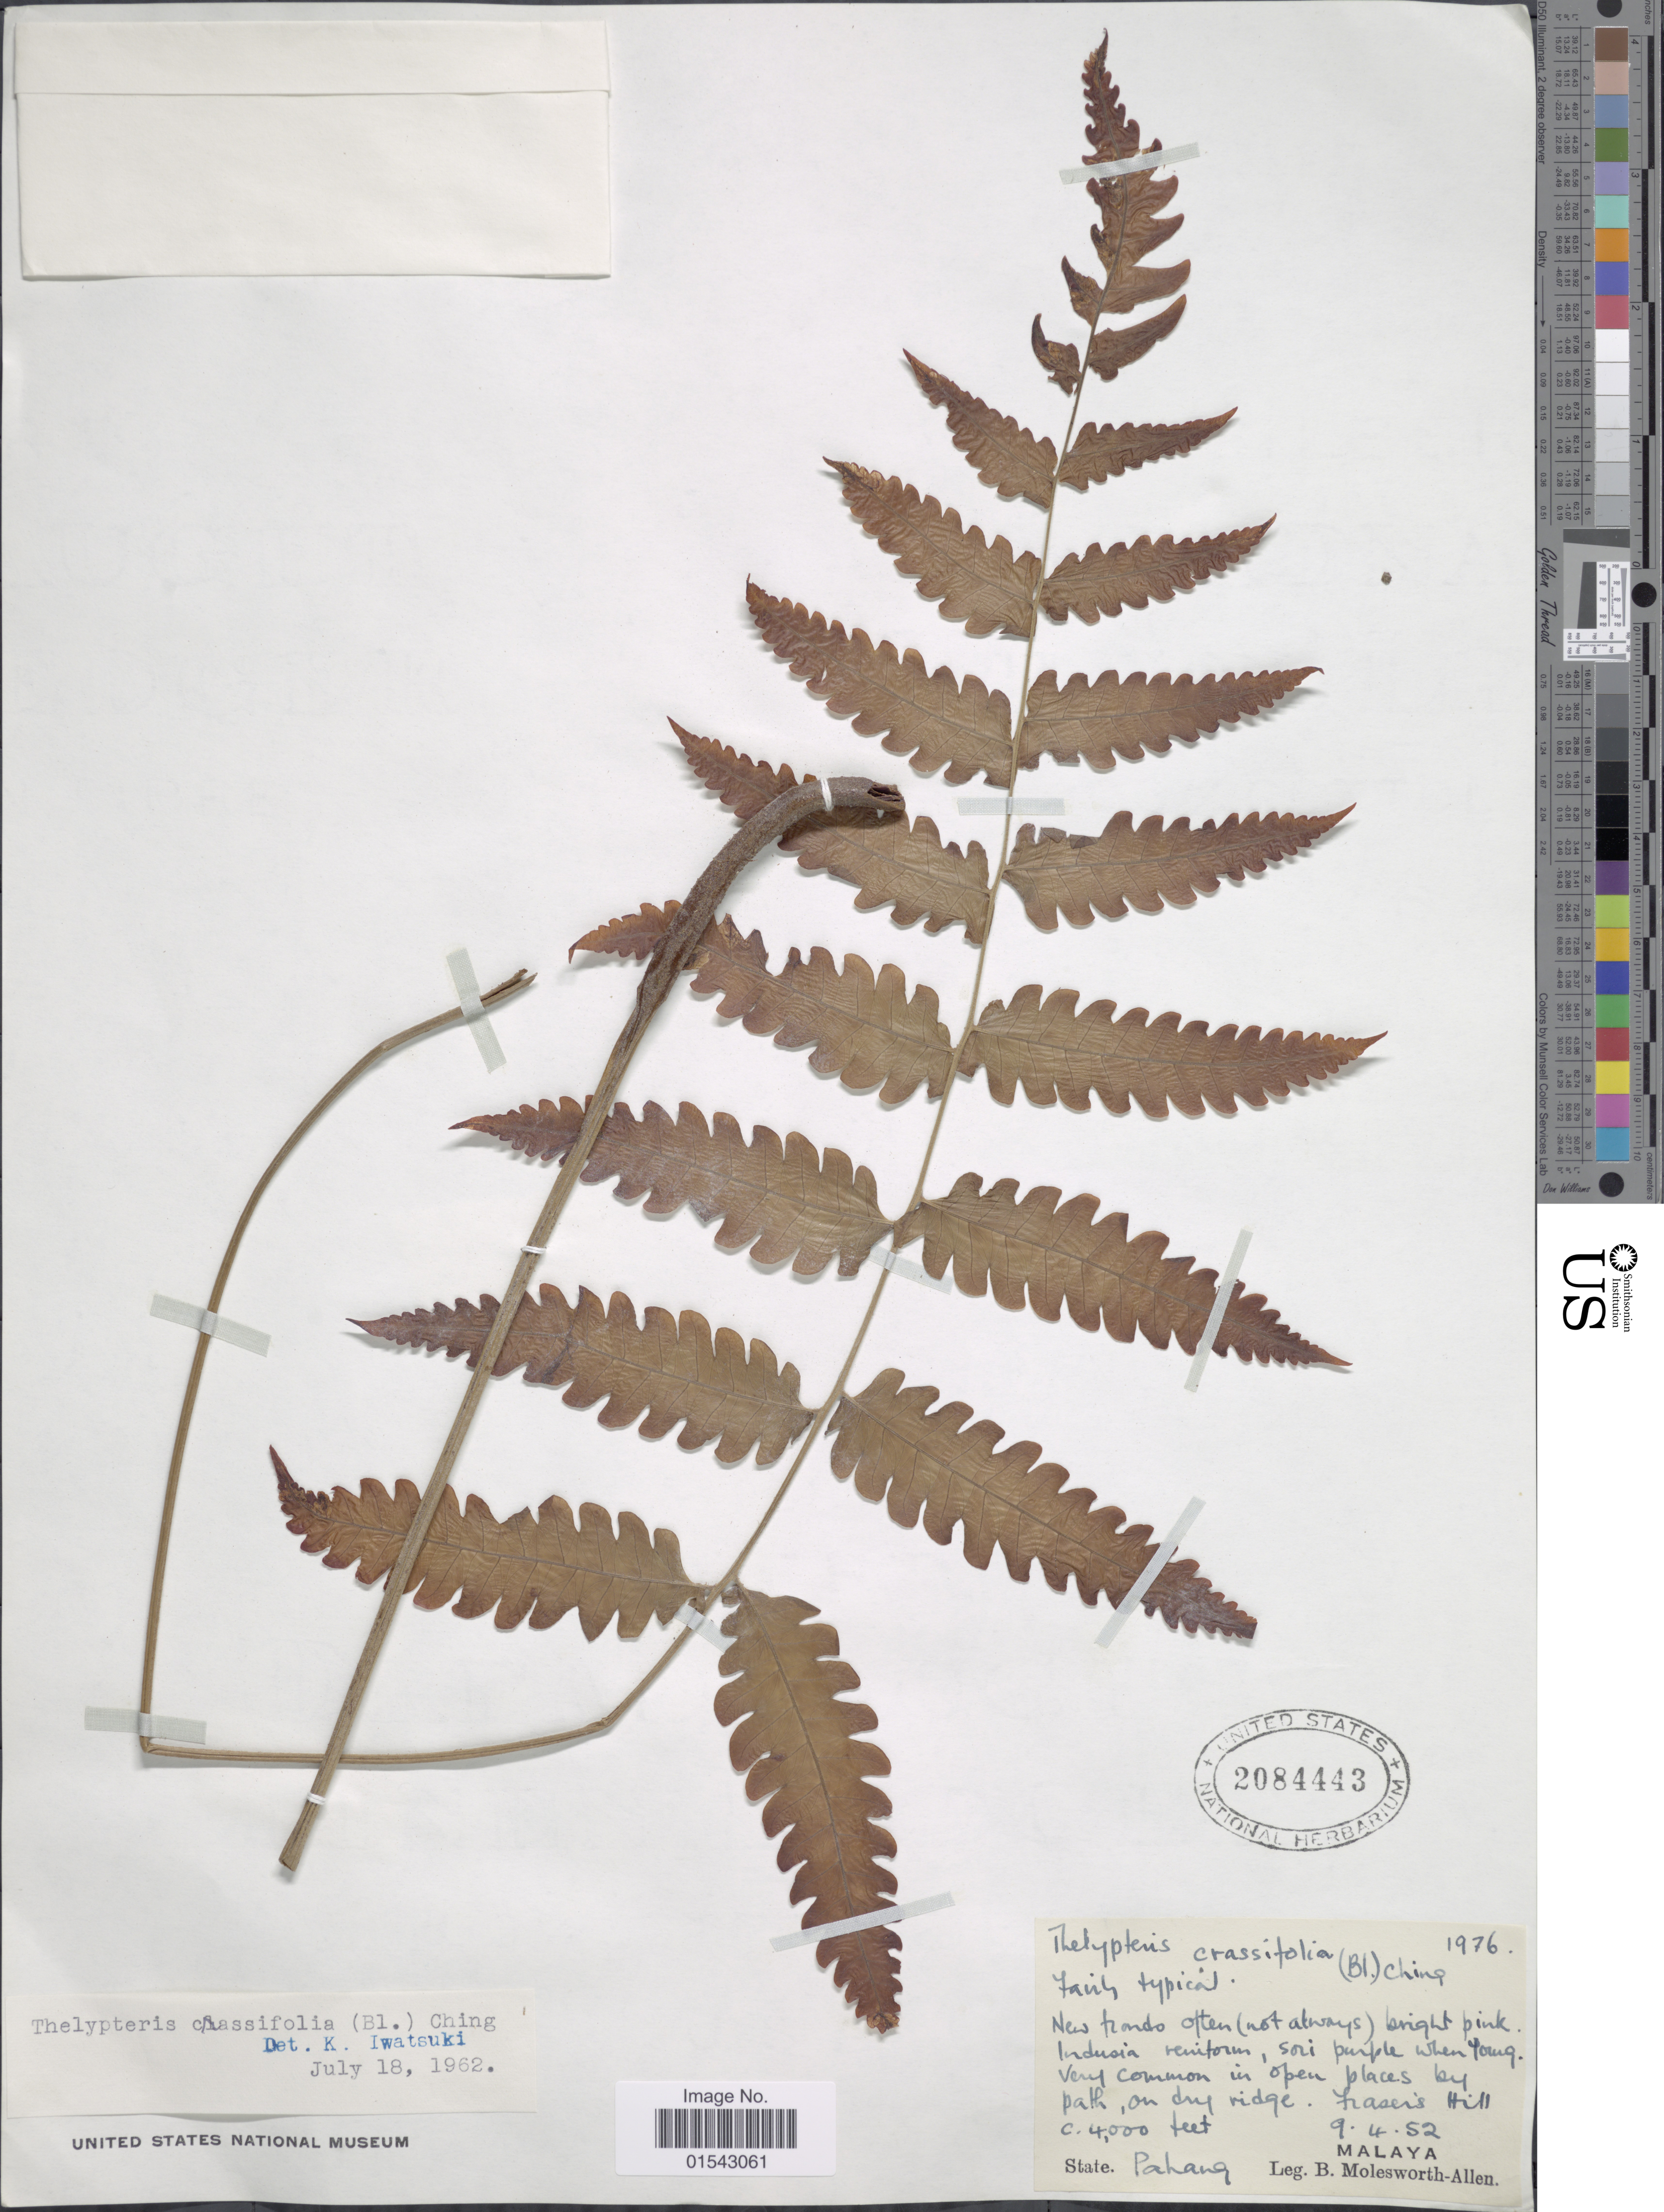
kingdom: Plantae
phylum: Tracheophyta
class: Polypodiopsida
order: Polypodiales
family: Thelypteridaceae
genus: Mesophlebion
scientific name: Mesophlebion crassifolium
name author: (Blume) Holttum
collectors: B. E. G. Molesworth-Allen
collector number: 1976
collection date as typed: Transcribed d/m/y: 9/4/52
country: Malaysia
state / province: Pahang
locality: Malaya, Pahang, Frasers Hill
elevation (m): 1219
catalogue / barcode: US 2084443